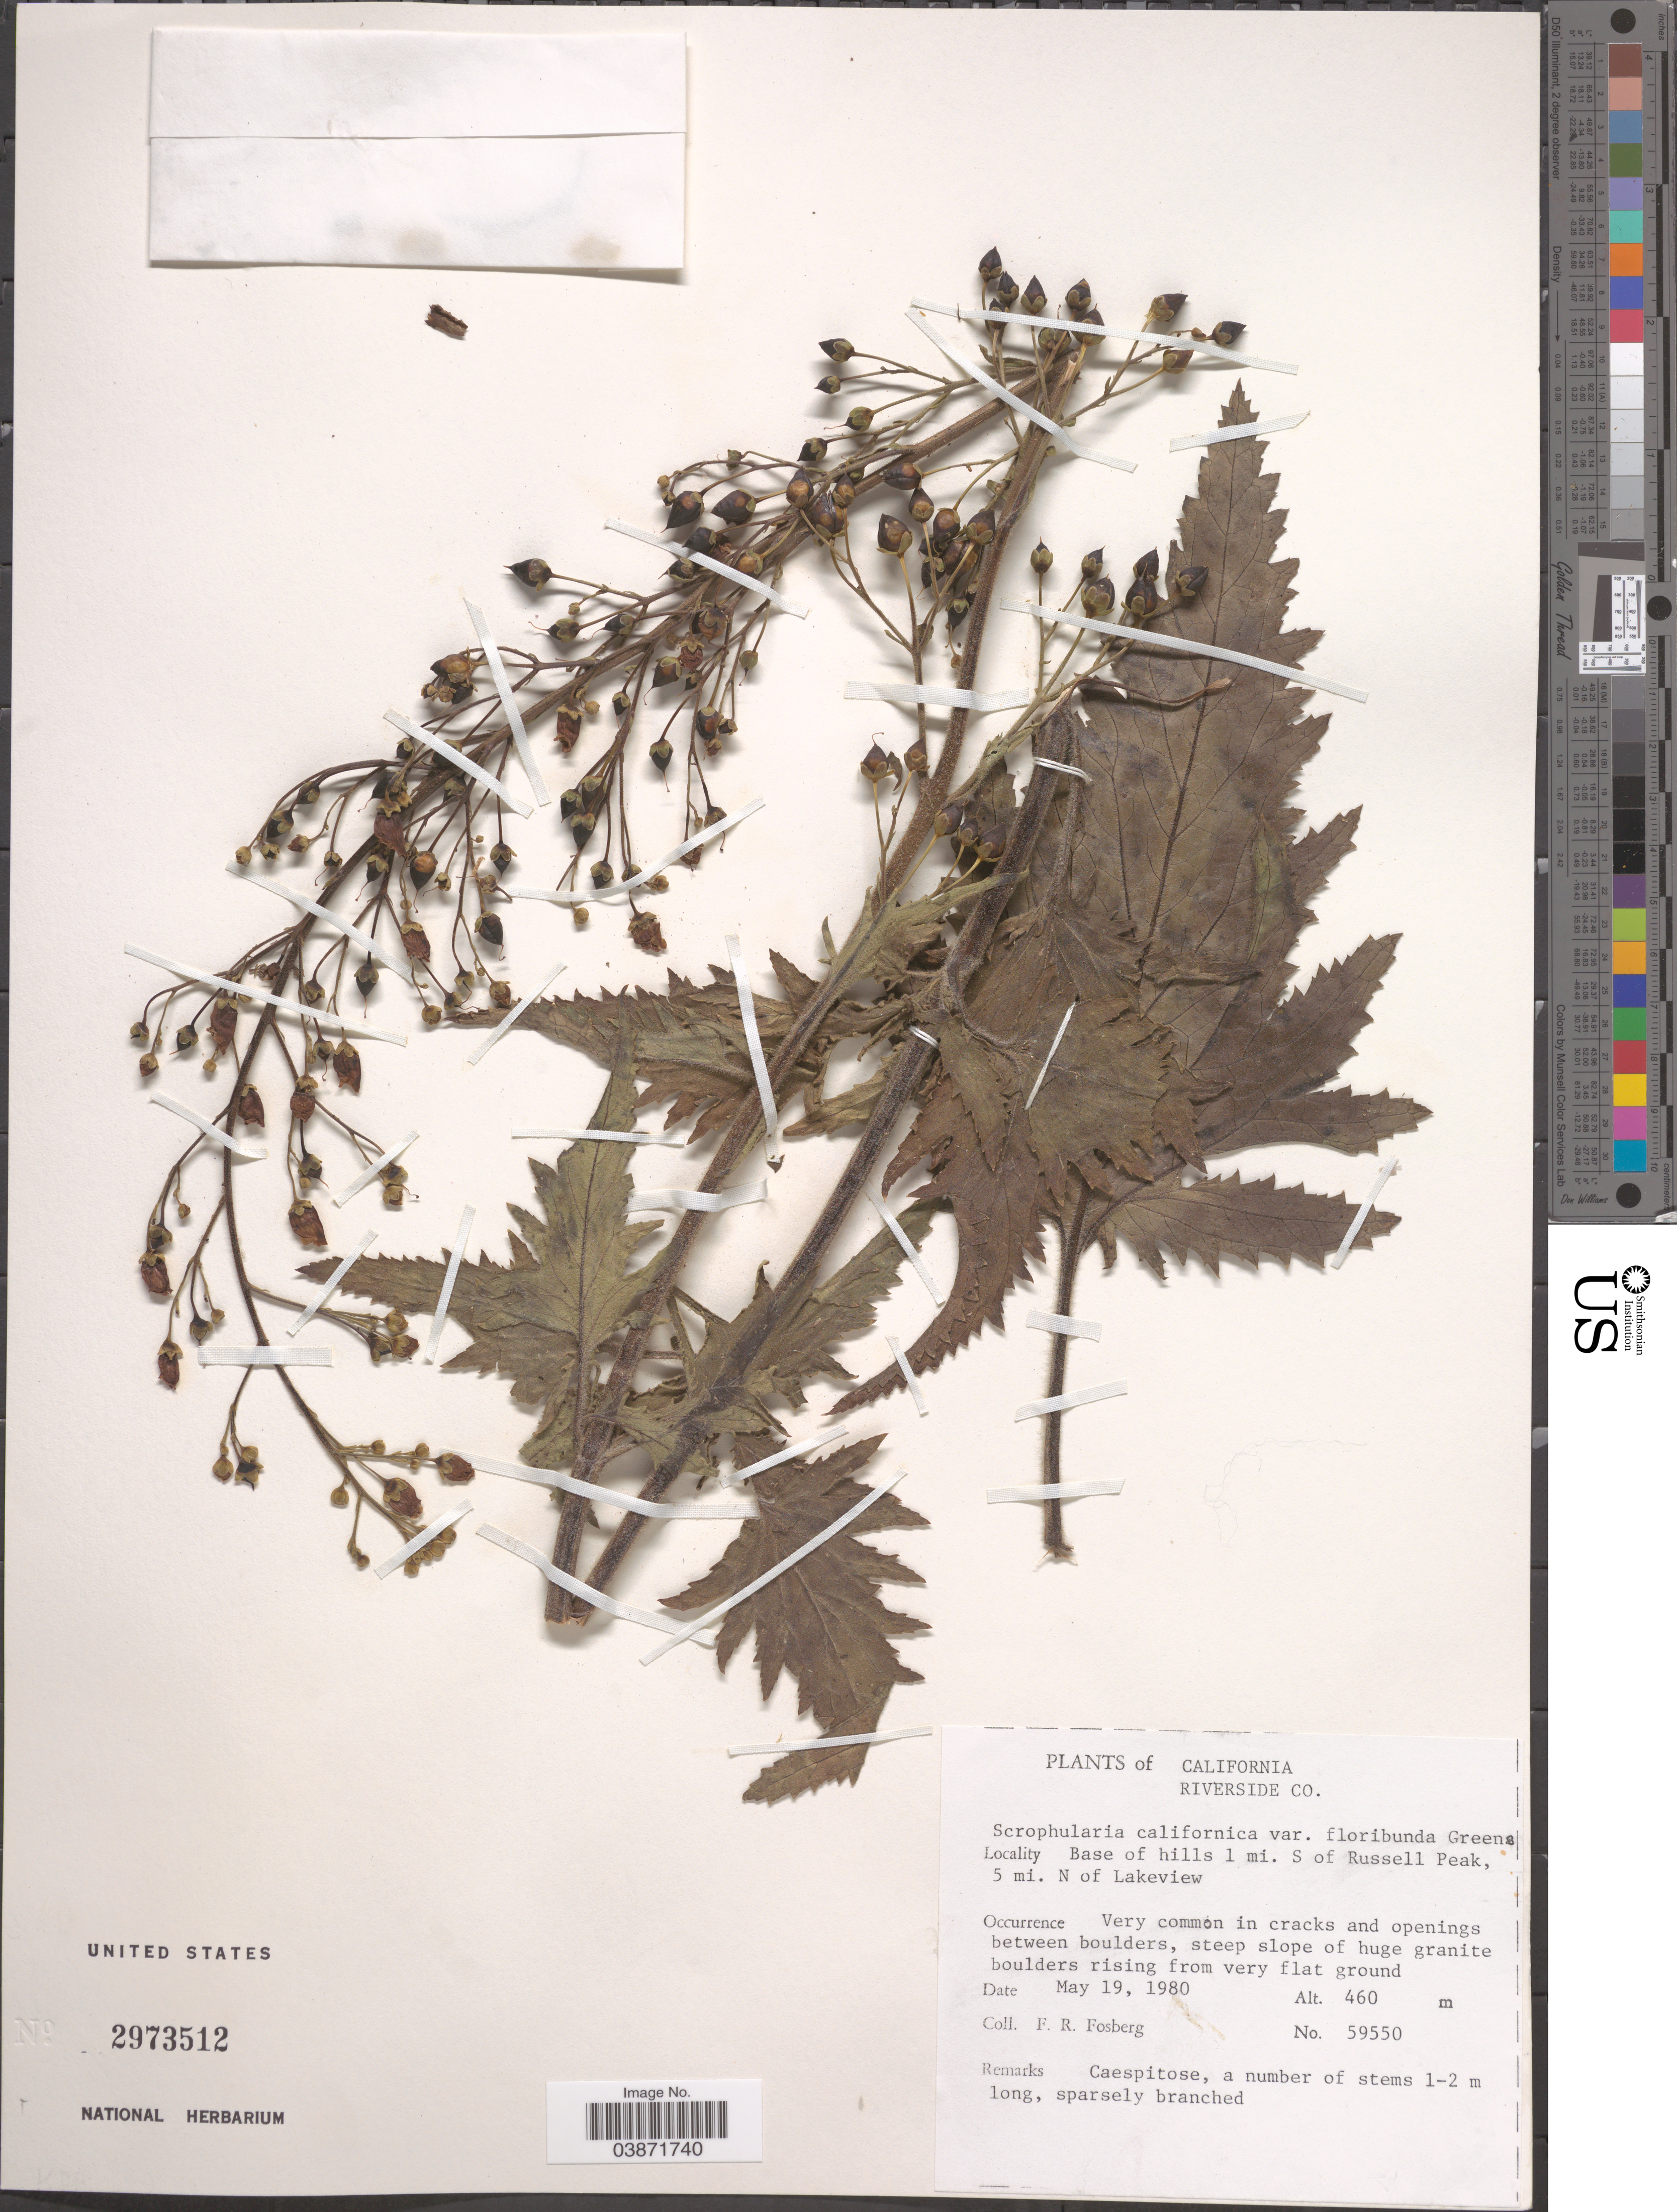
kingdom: Plantae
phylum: Tracheophyta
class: Magnoliopsida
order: Lamiales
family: Scrophulariaceae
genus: Scrophularia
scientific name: Scrophularia californica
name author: Cham. & Schltdl.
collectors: F. R. Fosberg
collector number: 59550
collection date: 1980-05-19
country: United States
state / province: California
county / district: Riverside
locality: Riverside Co. Base of hills 1 mi. S of Russell Peak, 5 mi. N of Lakeview.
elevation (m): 460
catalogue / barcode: US 2973512